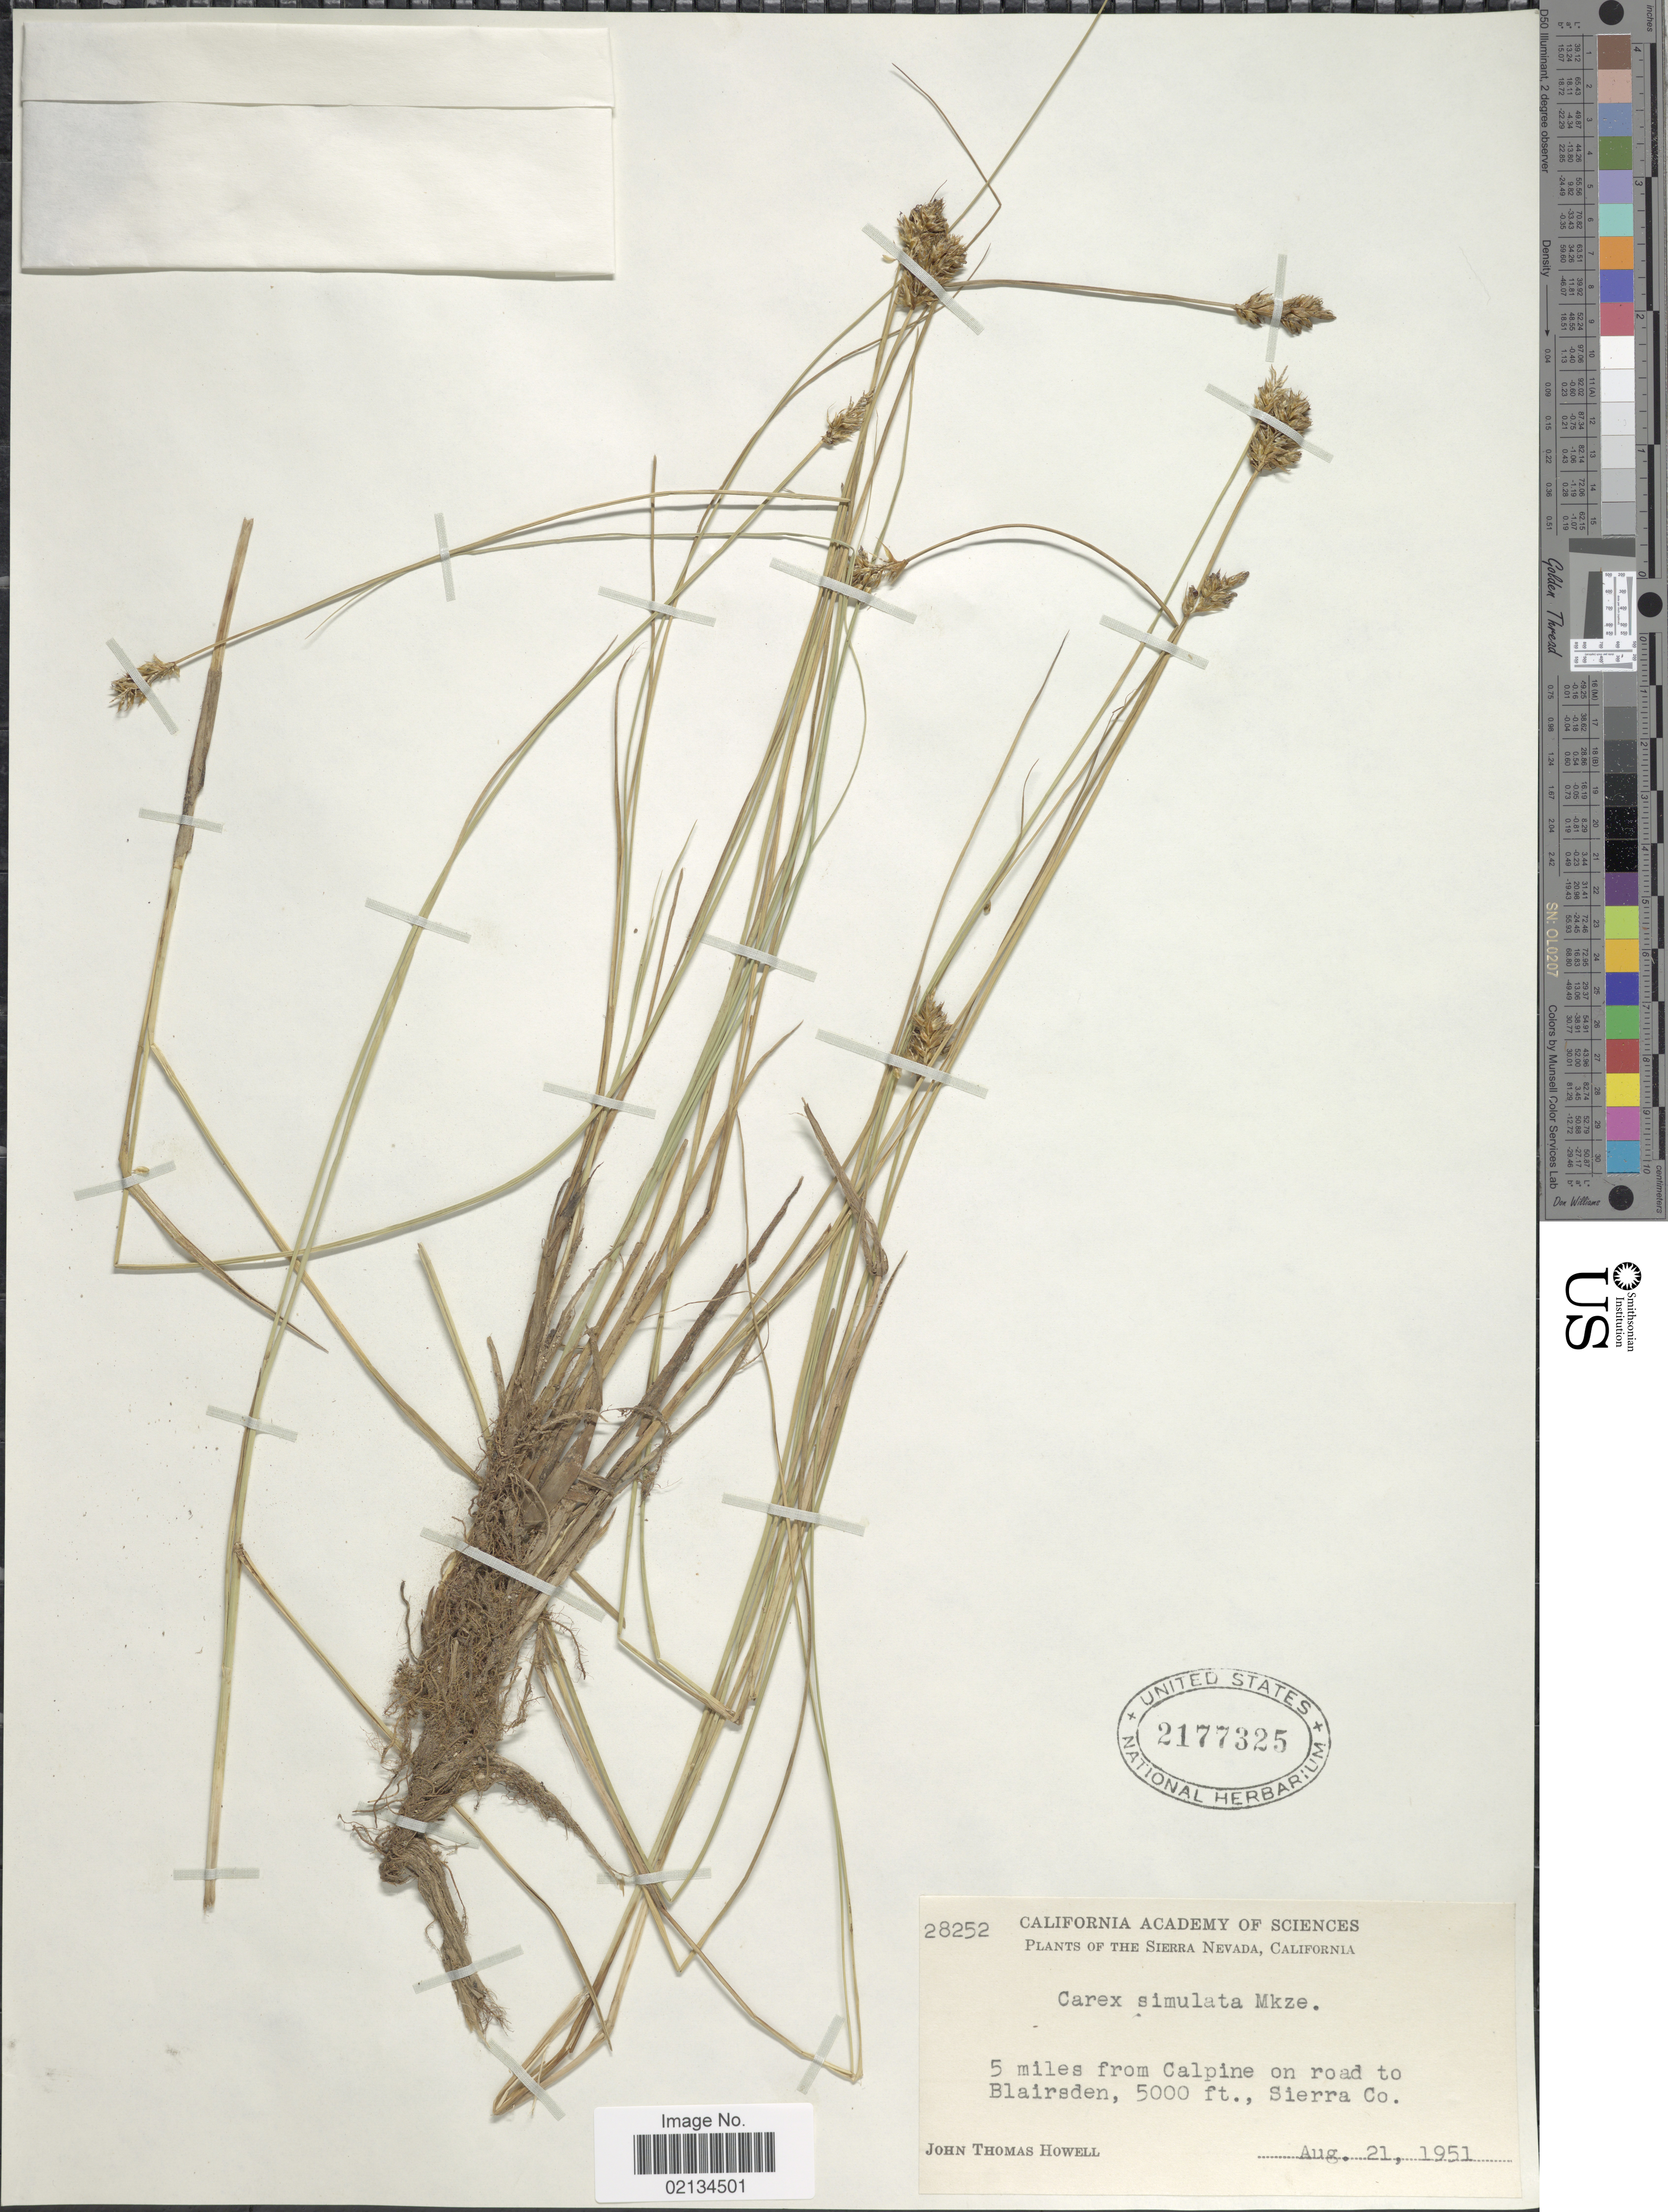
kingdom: Plantae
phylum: Tracheophyta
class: Liliopsida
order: Poales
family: Cyperaceae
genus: Carex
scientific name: Carex simulata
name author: Mack.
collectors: J. T. Howell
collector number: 28252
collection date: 1951-08-21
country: United States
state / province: California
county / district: Sierra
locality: The Sierra Nevada, 5 miles from Calpine on road to Blairsden, Sierra Co.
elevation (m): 1524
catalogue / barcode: US 2177325